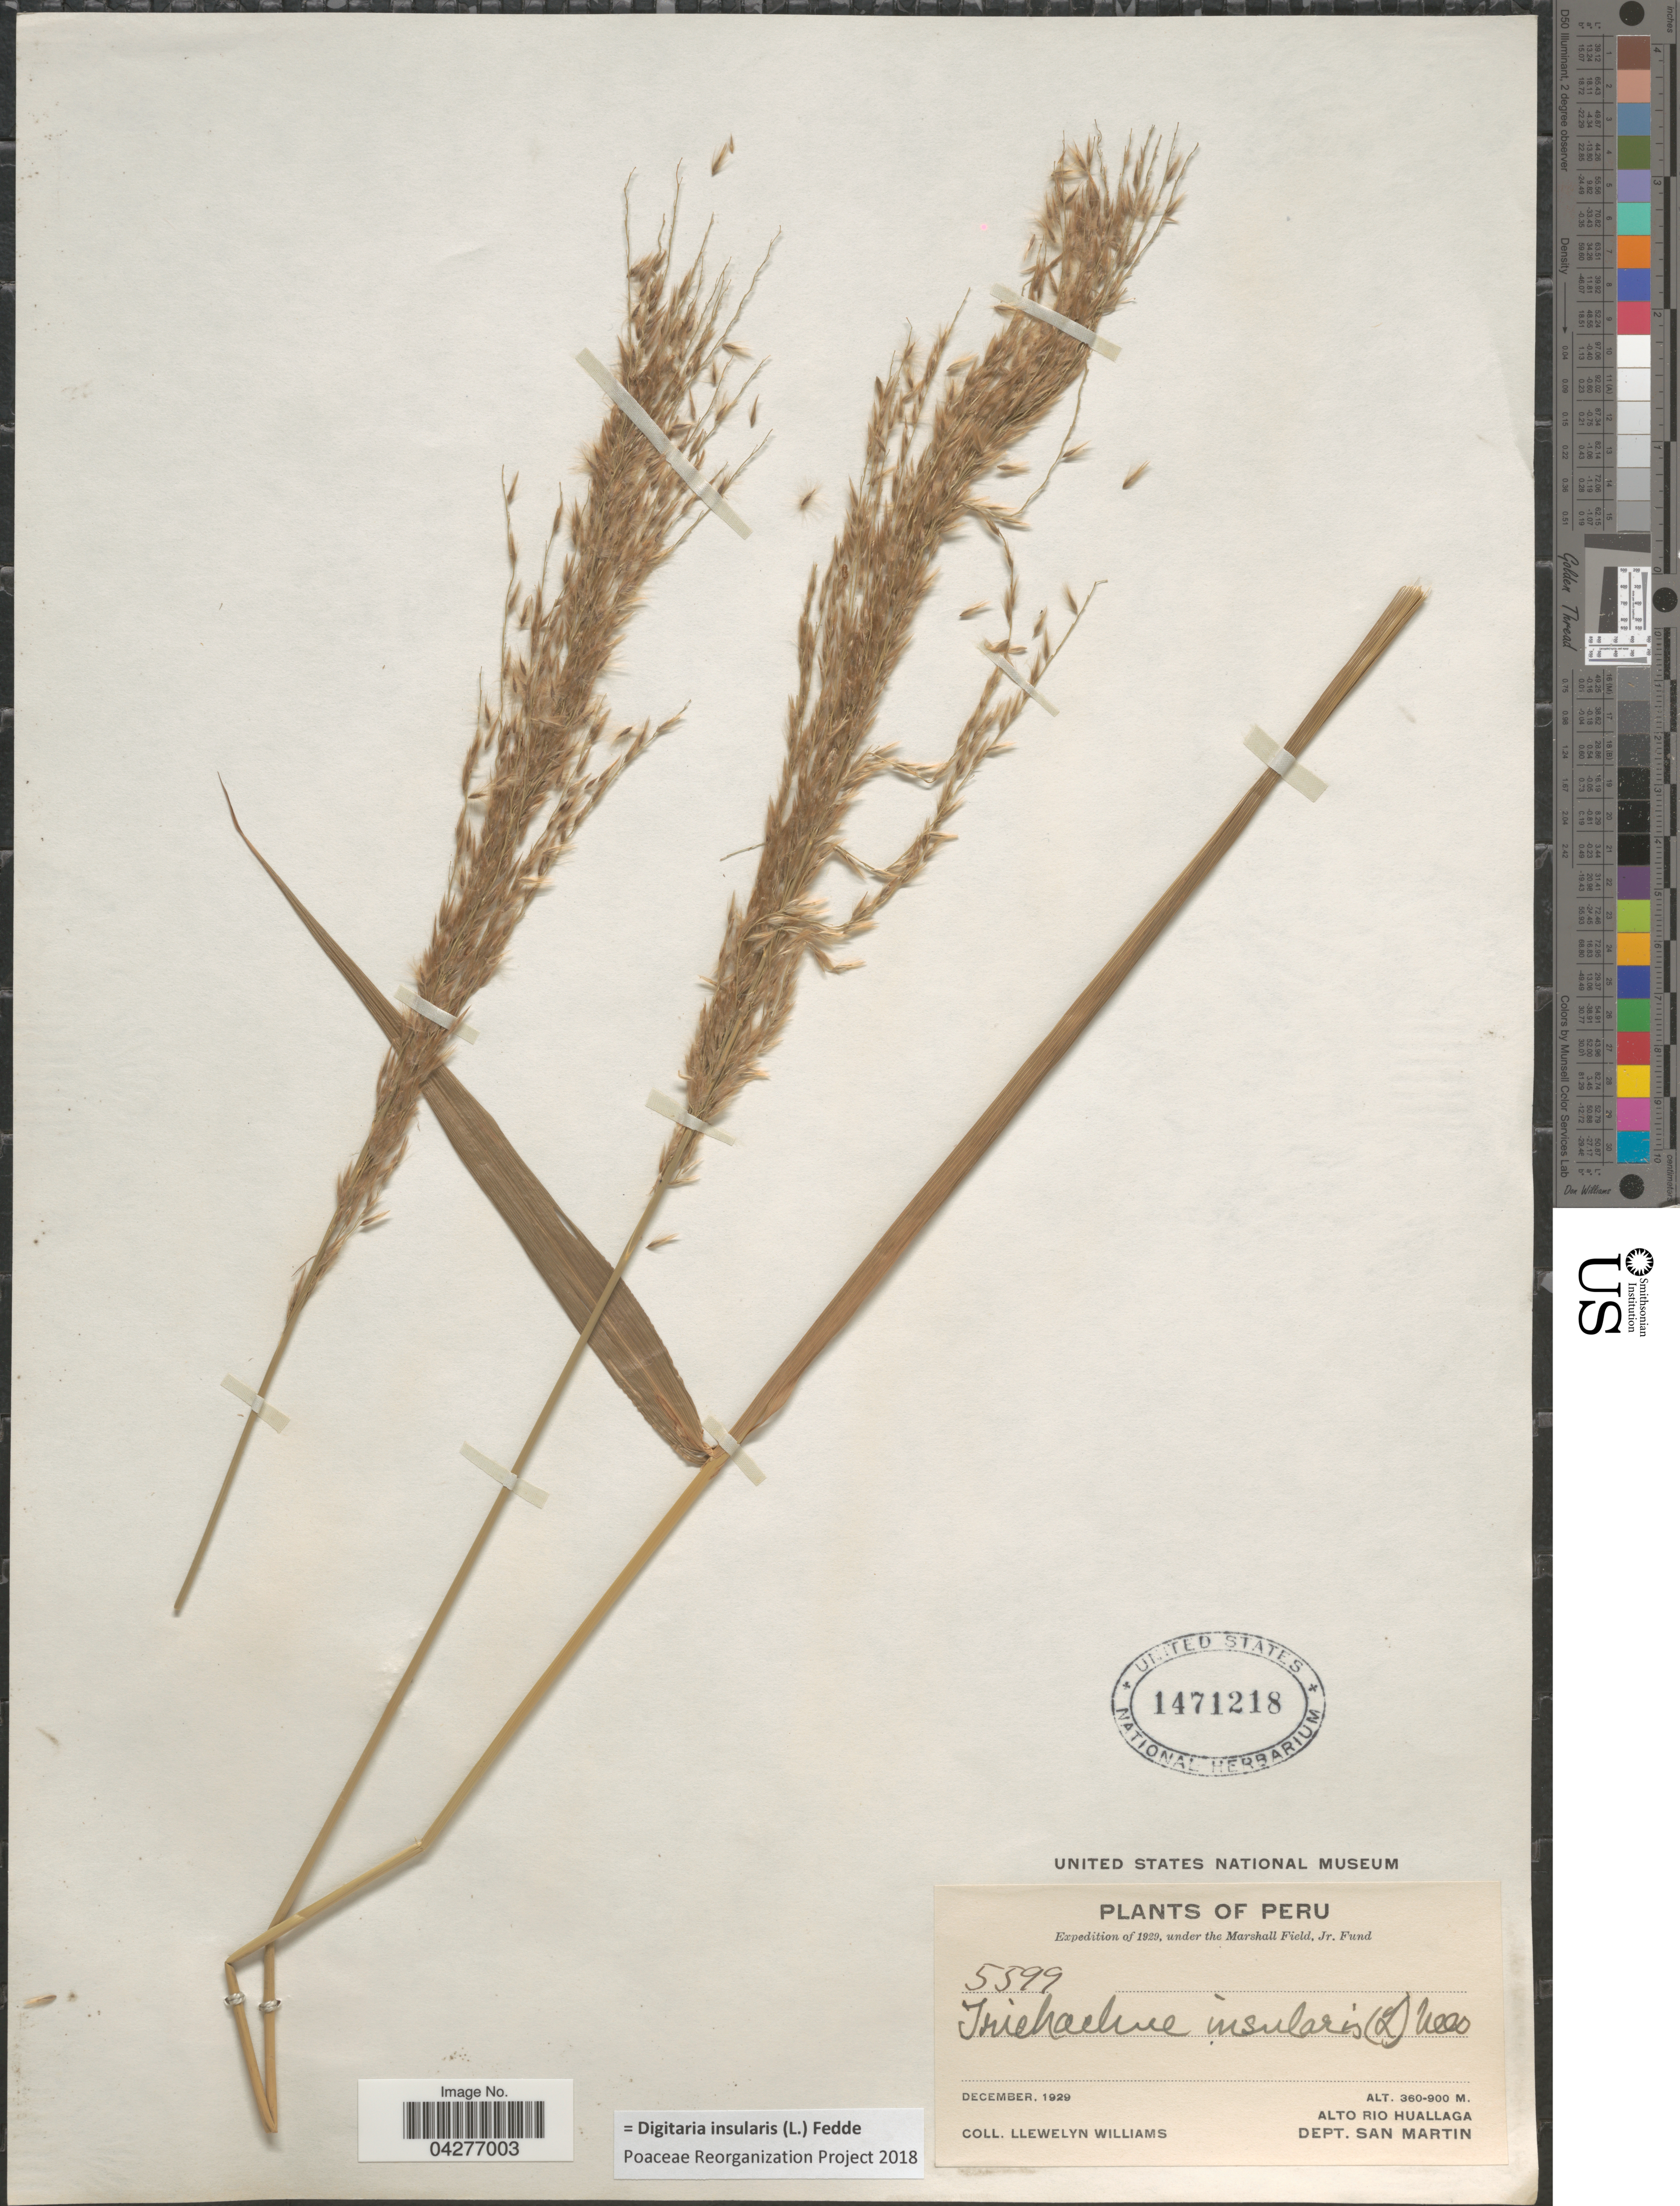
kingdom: Plantae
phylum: Tracheophyta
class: Liliopsida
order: Poales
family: Poaceae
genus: Digitaria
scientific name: Digitaria insularis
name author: (L.) Fedde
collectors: Ll. Williams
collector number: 5599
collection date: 1929-12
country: Peru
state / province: San Martín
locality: Expedition of 1929, under the Marshall Field, Jr. Fund. Alto Rio Huallaga. Dept. San Martin.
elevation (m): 360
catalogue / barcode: US 1471218